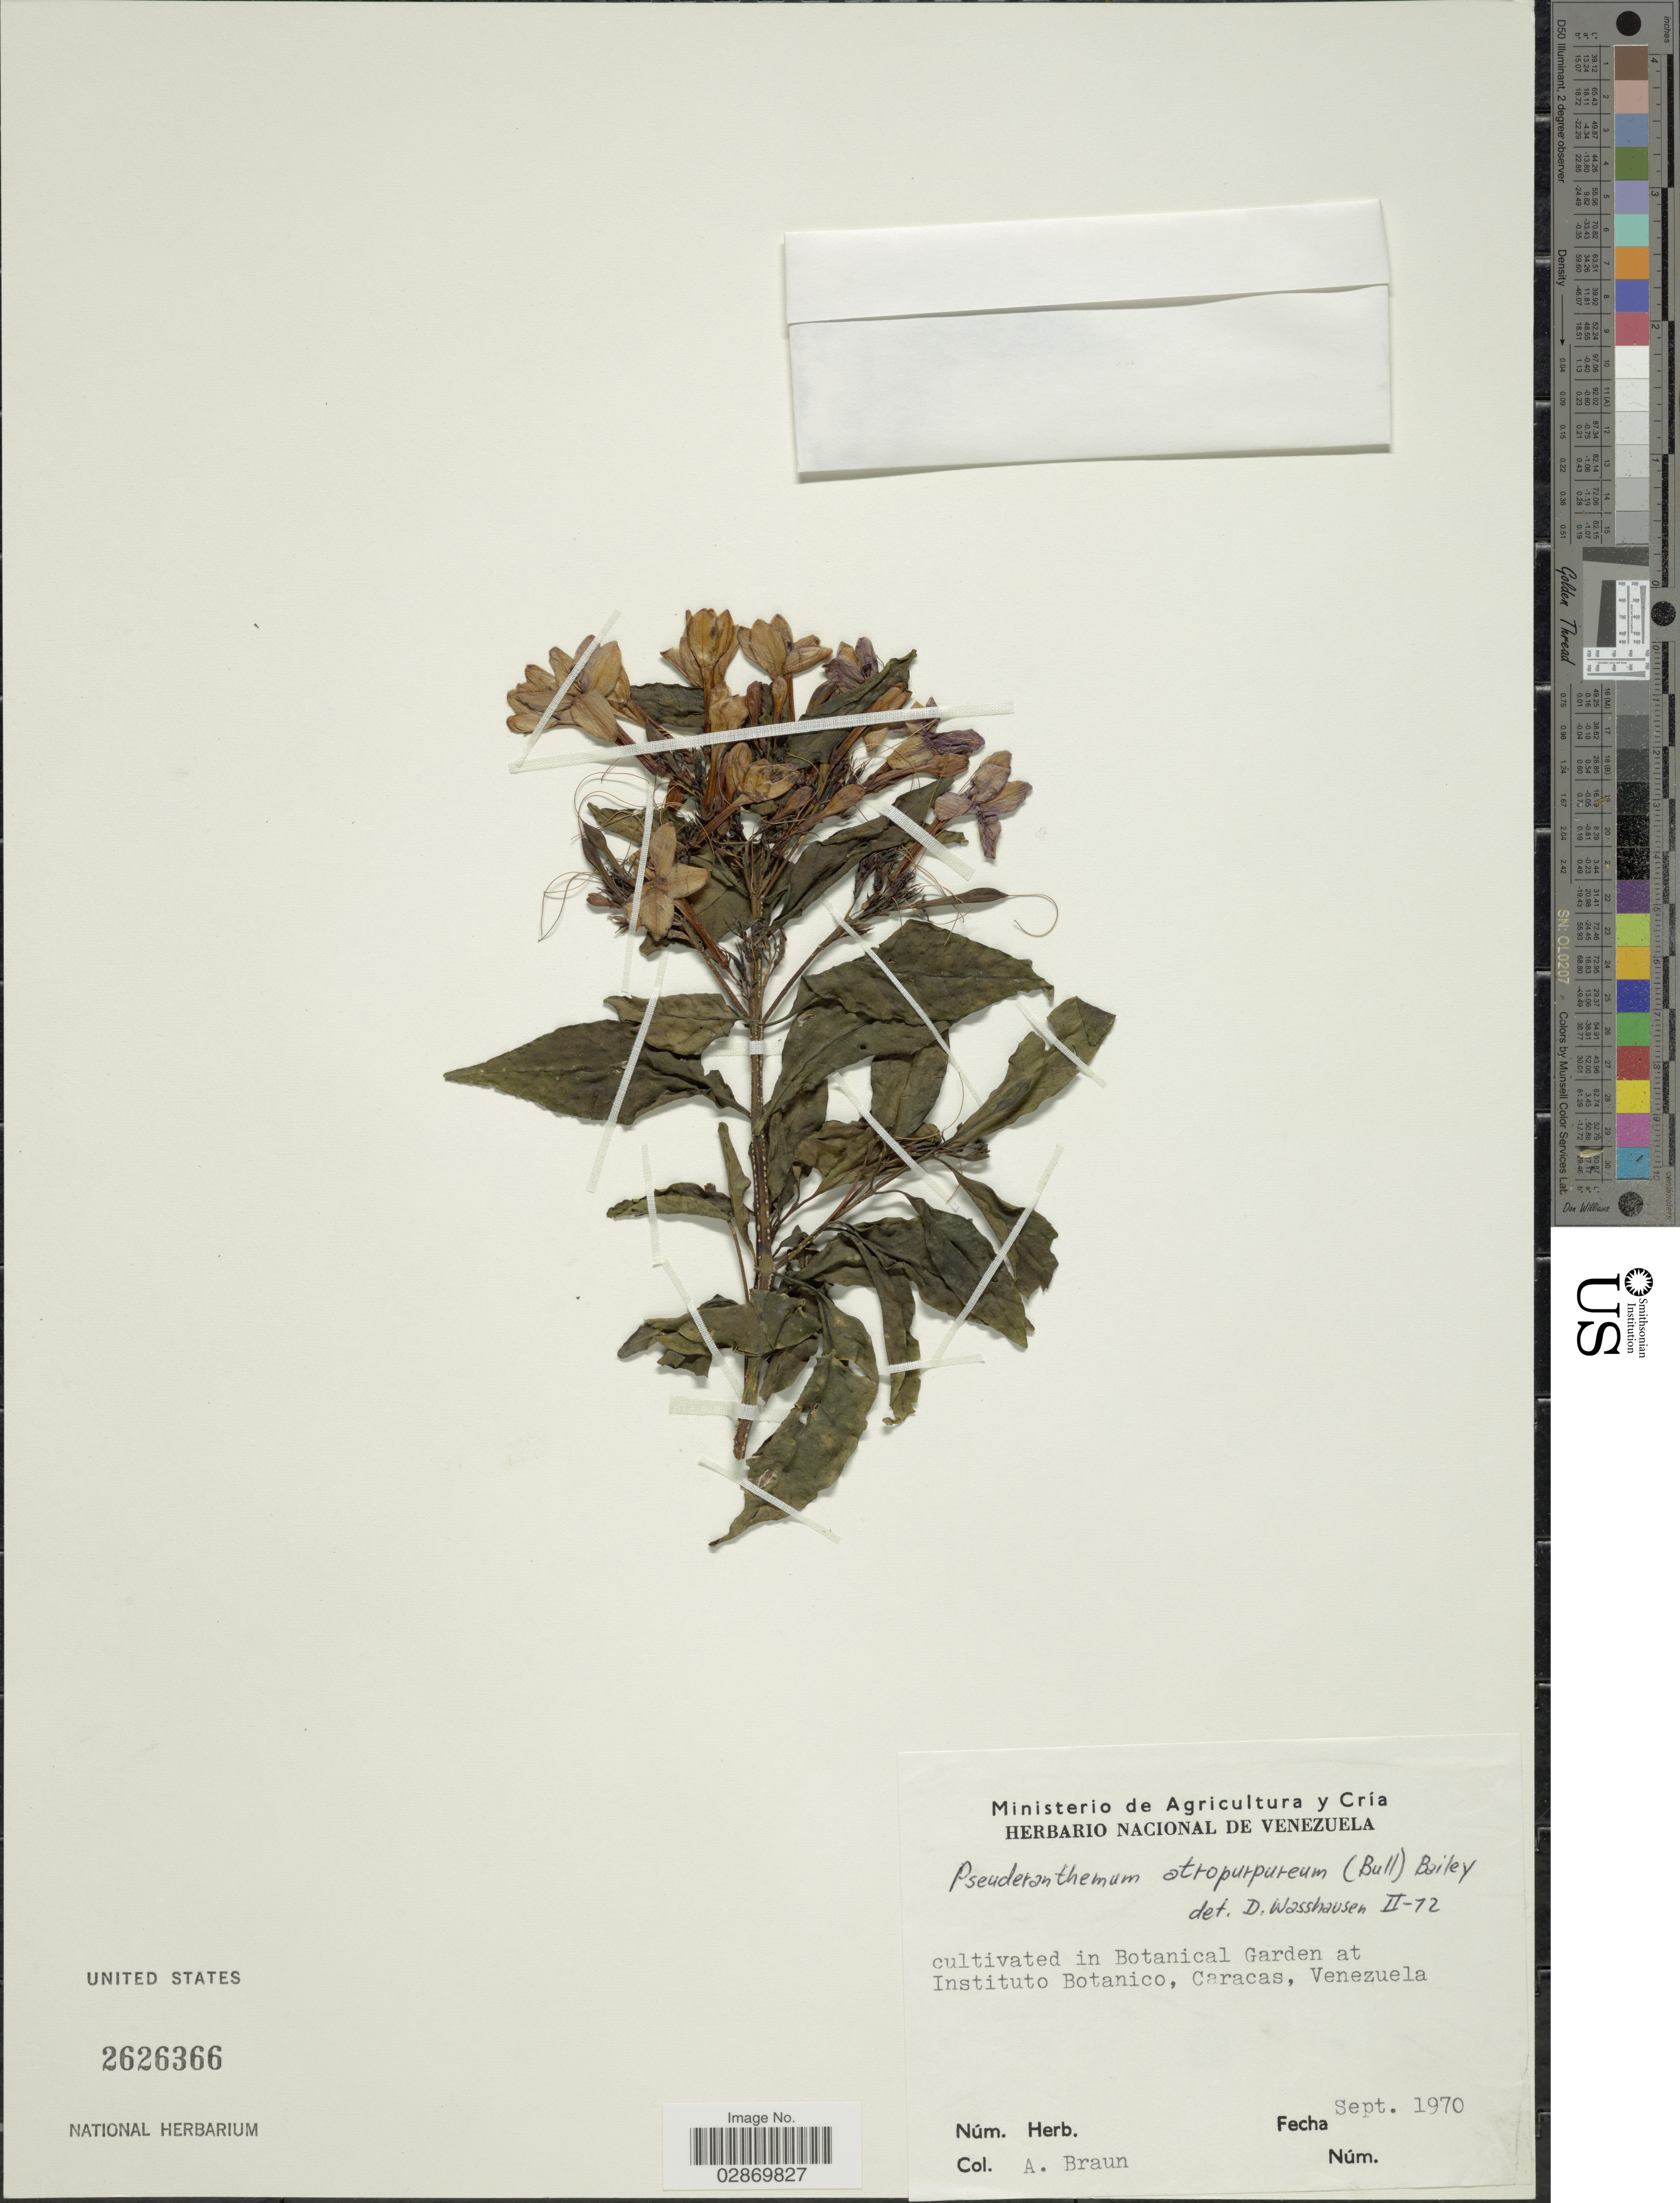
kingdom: Plantae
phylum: Tracheophyta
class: Magnoliopsida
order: Lamiales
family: Acanthaceae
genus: Pseuderanthemum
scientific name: Pseuderanthemum atropurpureum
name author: (W. Bull) L.H. Bailey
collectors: A. Braun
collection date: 1970-09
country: Venezuela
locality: Cultivated in Botanical Garden at Instituto Botanico, Caracas.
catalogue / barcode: US 2626366